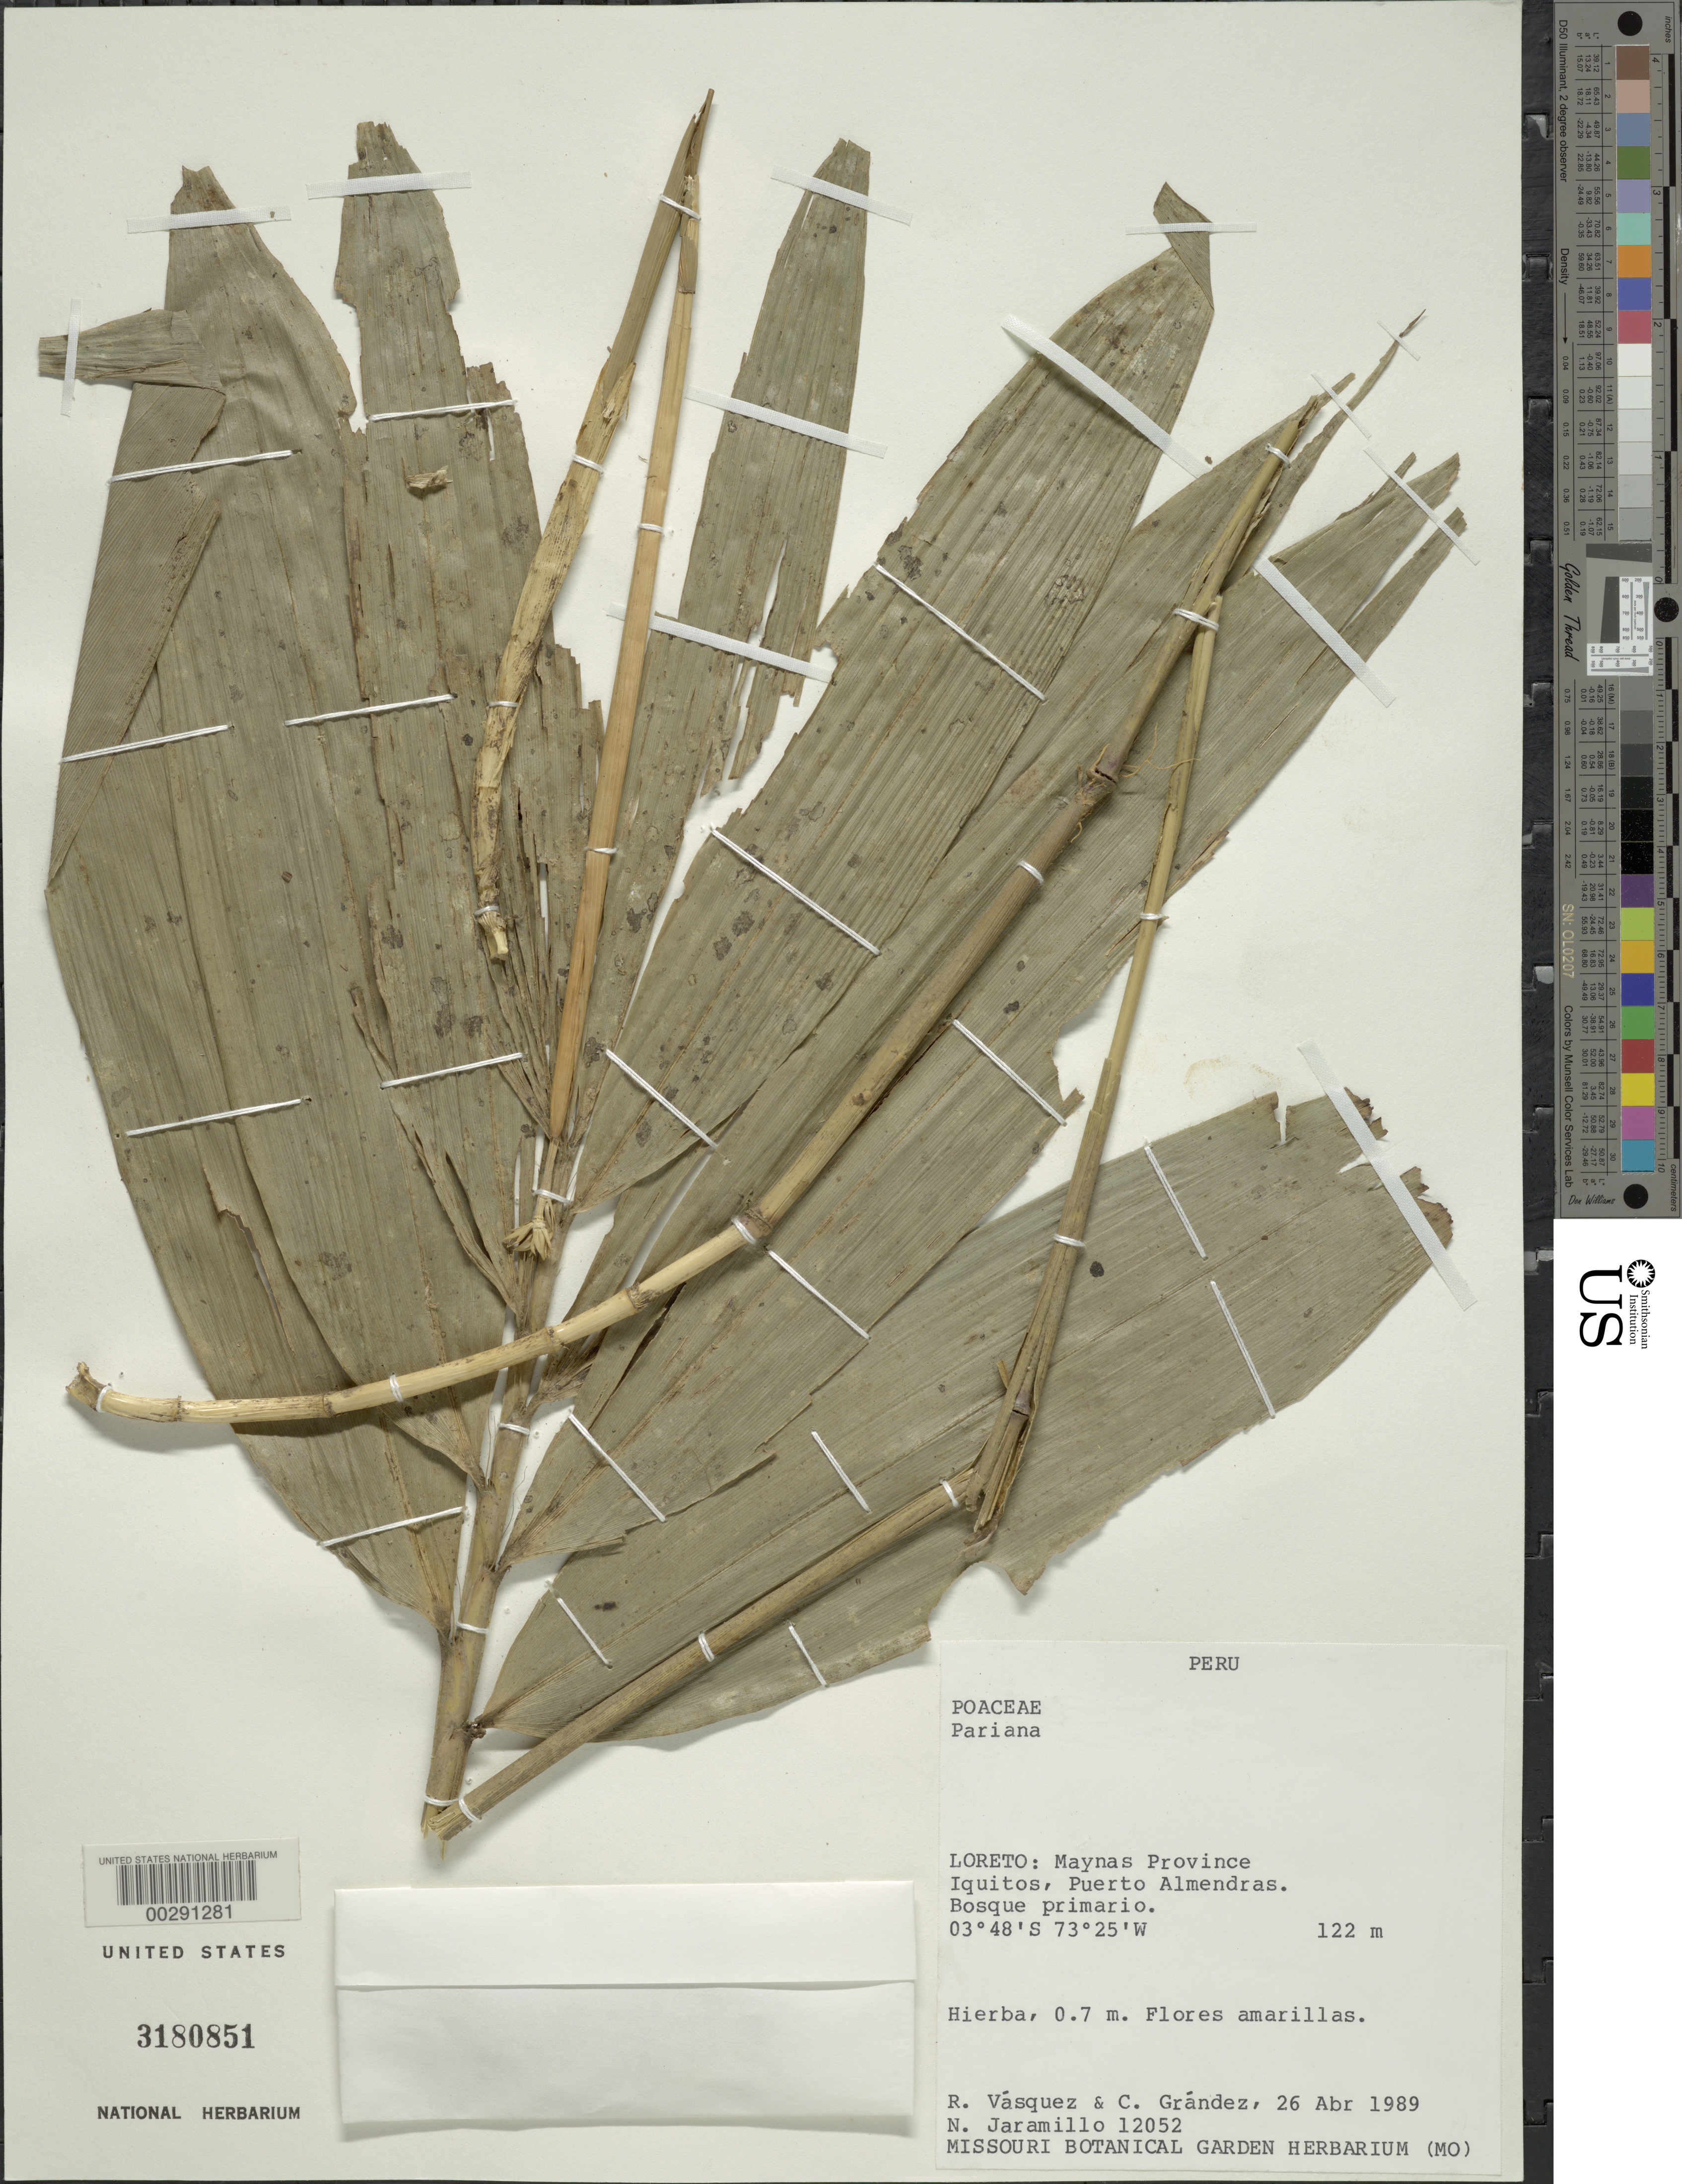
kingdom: Plantae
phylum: Tracheophyta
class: Liliopsida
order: Poales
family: Poaceae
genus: Pariana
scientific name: Pariana sp.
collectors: R. Vasquez, C. Grández & N. Jaramillo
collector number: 12052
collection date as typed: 26 Apr 1989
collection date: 1989-04-26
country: Peru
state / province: Loreto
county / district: Maynas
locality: Iquitos, puerto almendras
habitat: Primary forest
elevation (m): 122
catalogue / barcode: US 3180851